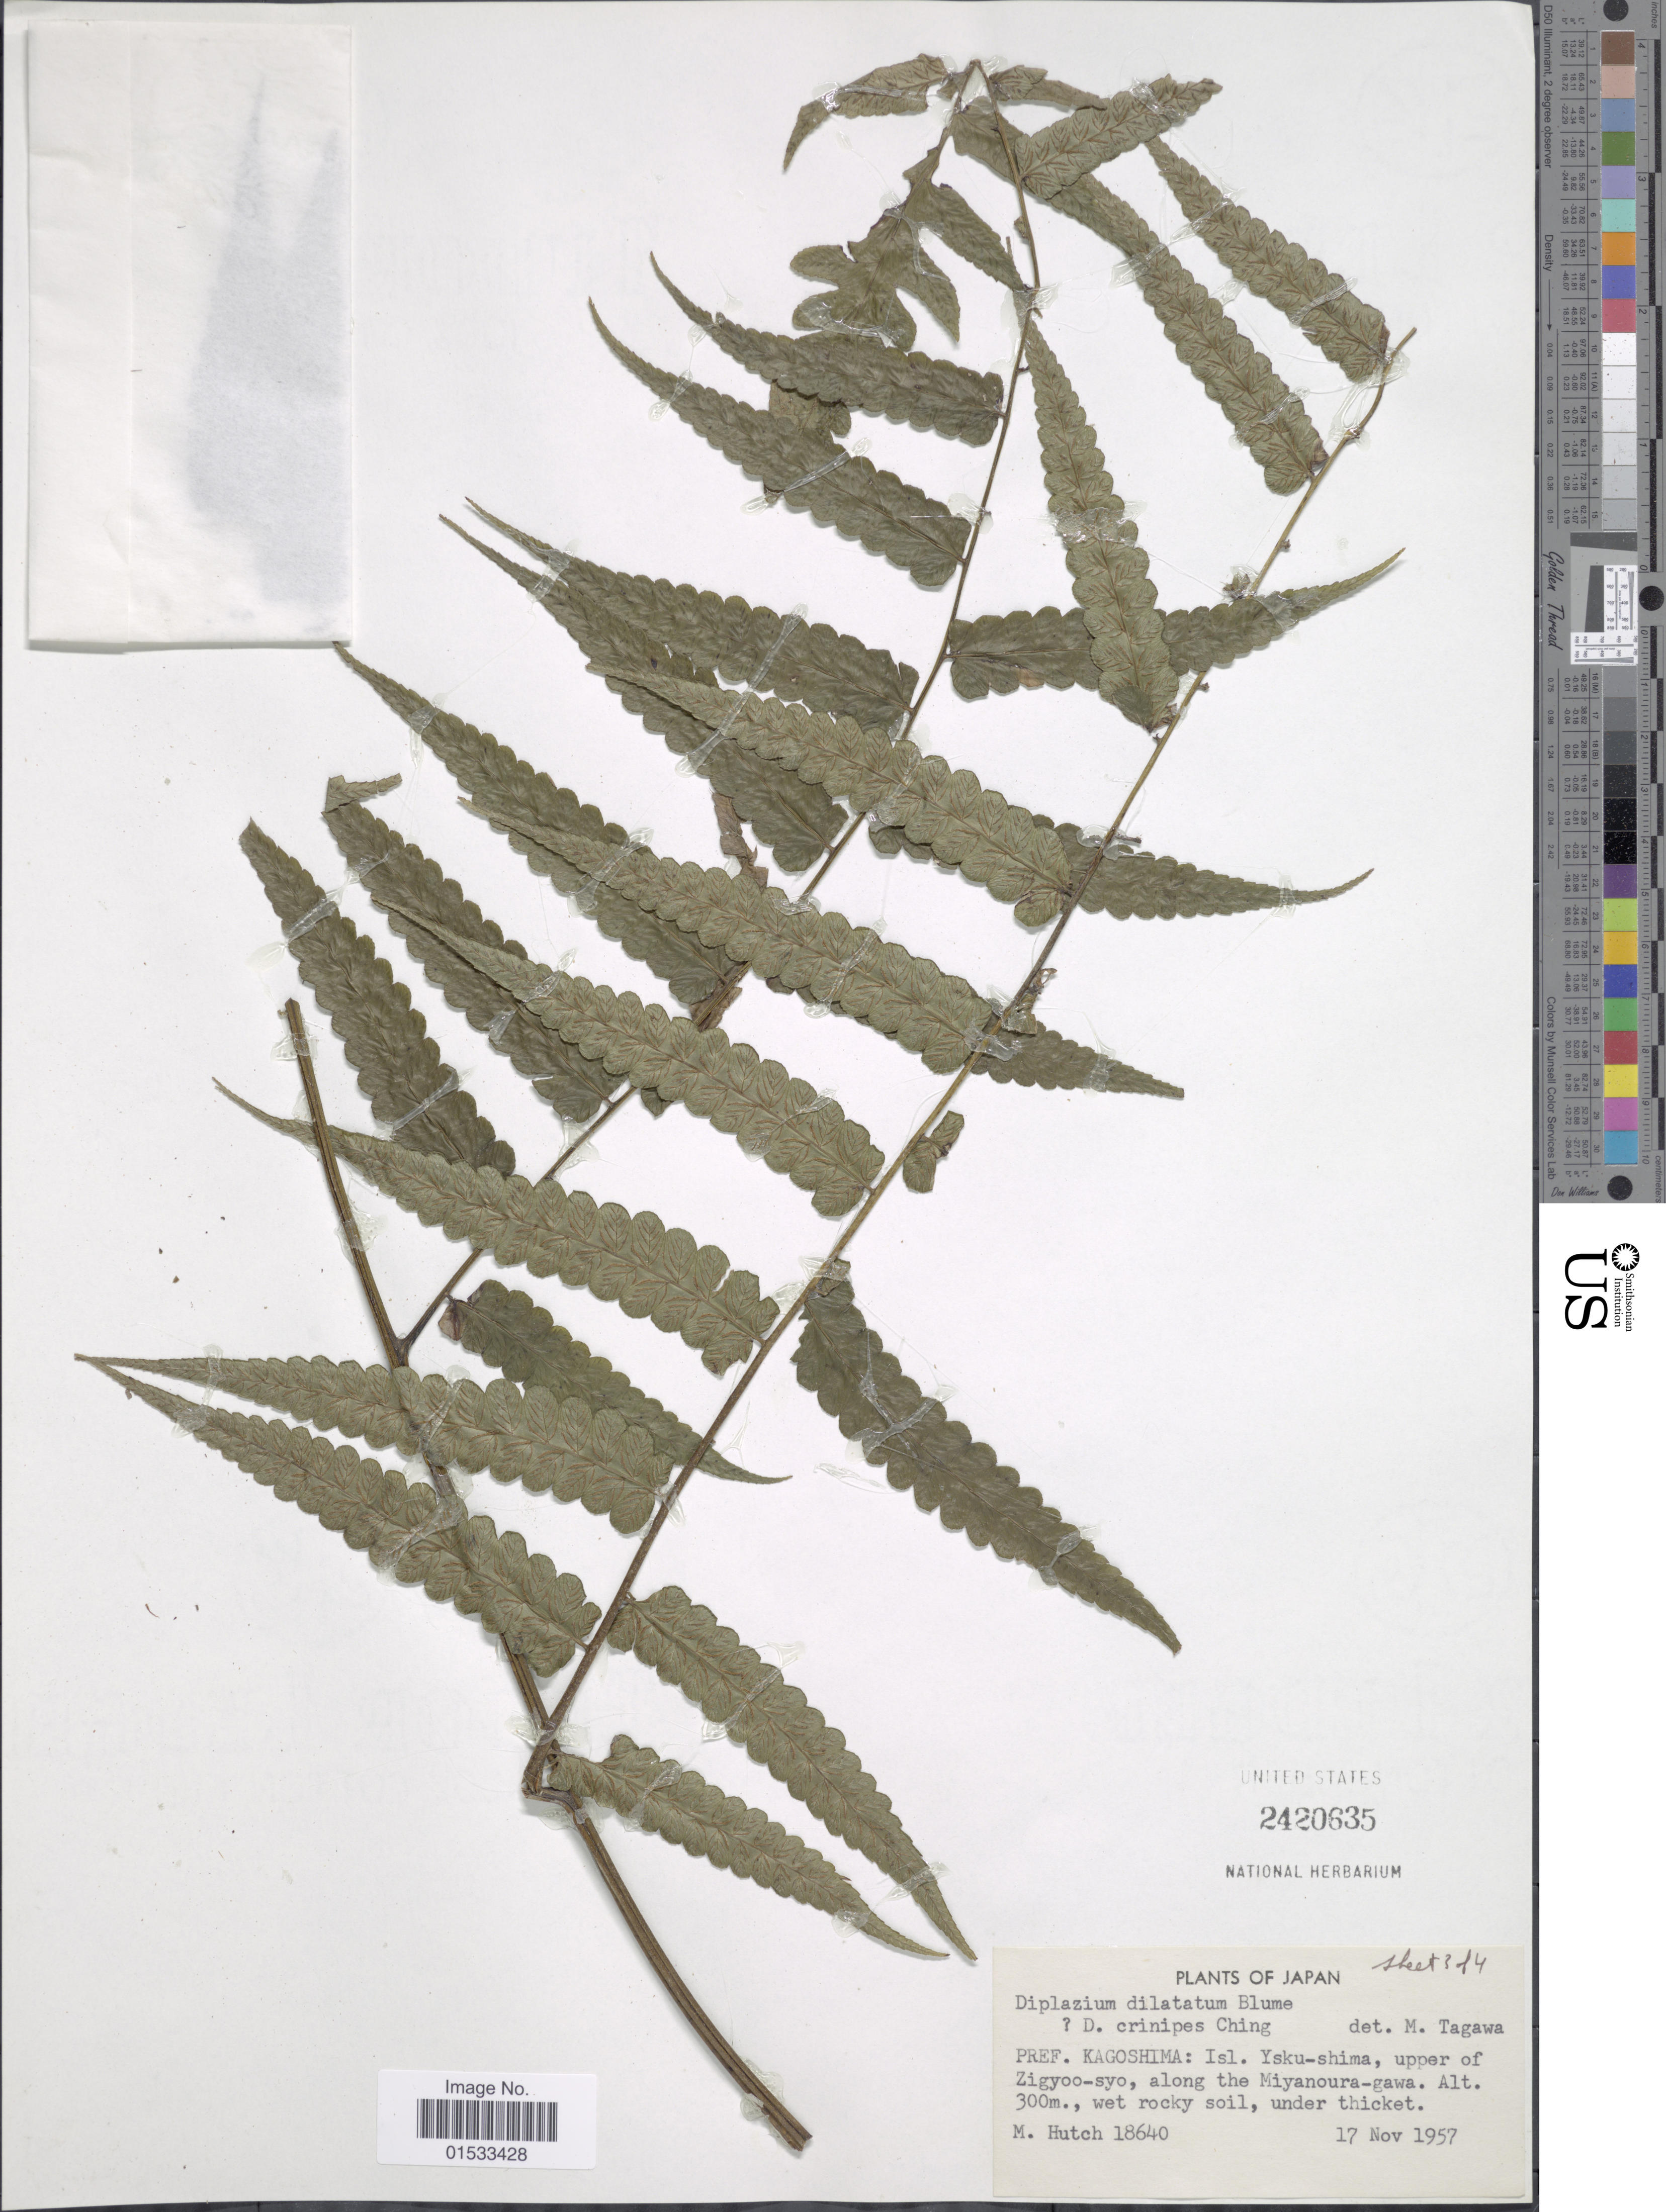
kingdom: Plantae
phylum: Tracheophyta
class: Polypodiopsida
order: Polypodiales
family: Athyriaceae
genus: Diplazium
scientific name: Diplazium dilatatum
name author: Blume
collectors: M. Hutch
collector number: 18640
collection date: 1957-11-17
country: Japan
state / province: Kagosima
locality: Isl. Yaku- shima, upper of Zigyoo-syo, along the Miyanoura- gawa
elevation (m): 300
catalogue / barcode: US 2420635